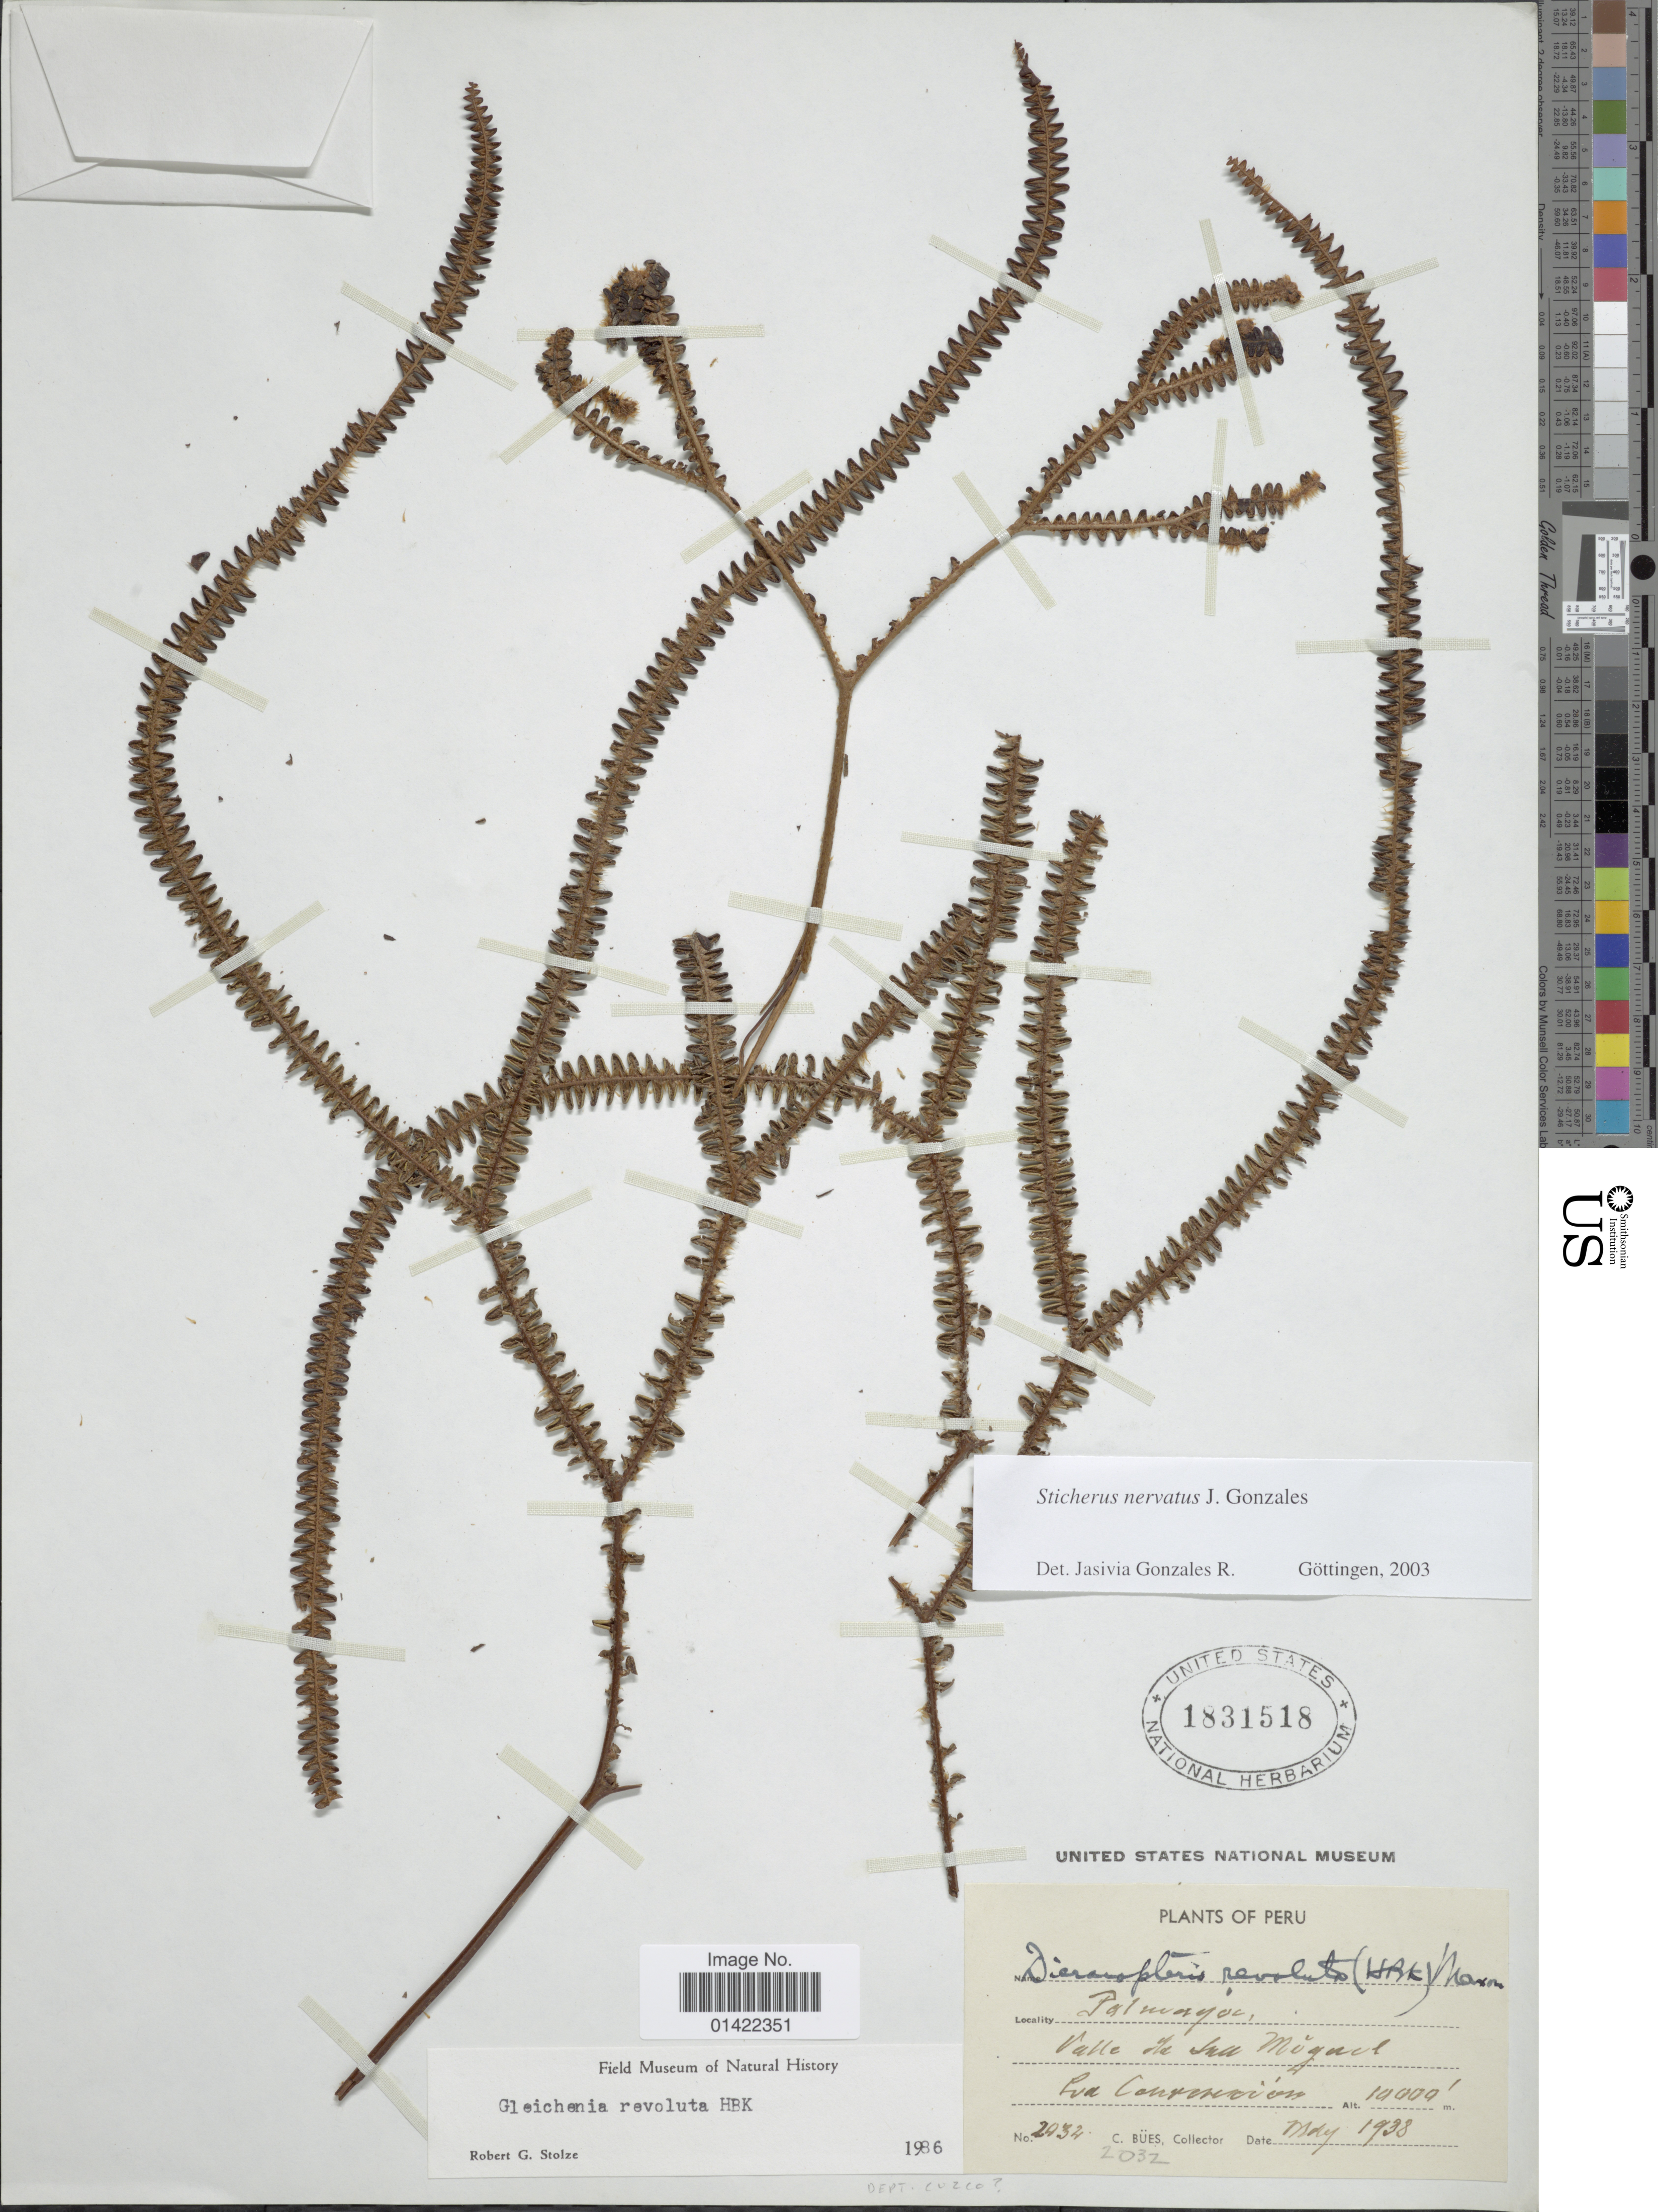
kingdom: Plantae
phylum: Tracheophyta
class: Polypodiopsida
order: Gleicheniales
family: Gleicheniaceae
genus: Sticherus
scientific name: Sticherus nervatus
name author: J. Gonzales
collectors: C. Bues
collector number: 2032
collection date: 1938-05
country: Peru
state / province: Cusco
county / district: La Convención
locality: Palmayoc, Valle de San Miguel, La Convencion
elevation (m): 3048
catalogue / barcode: US 1831518